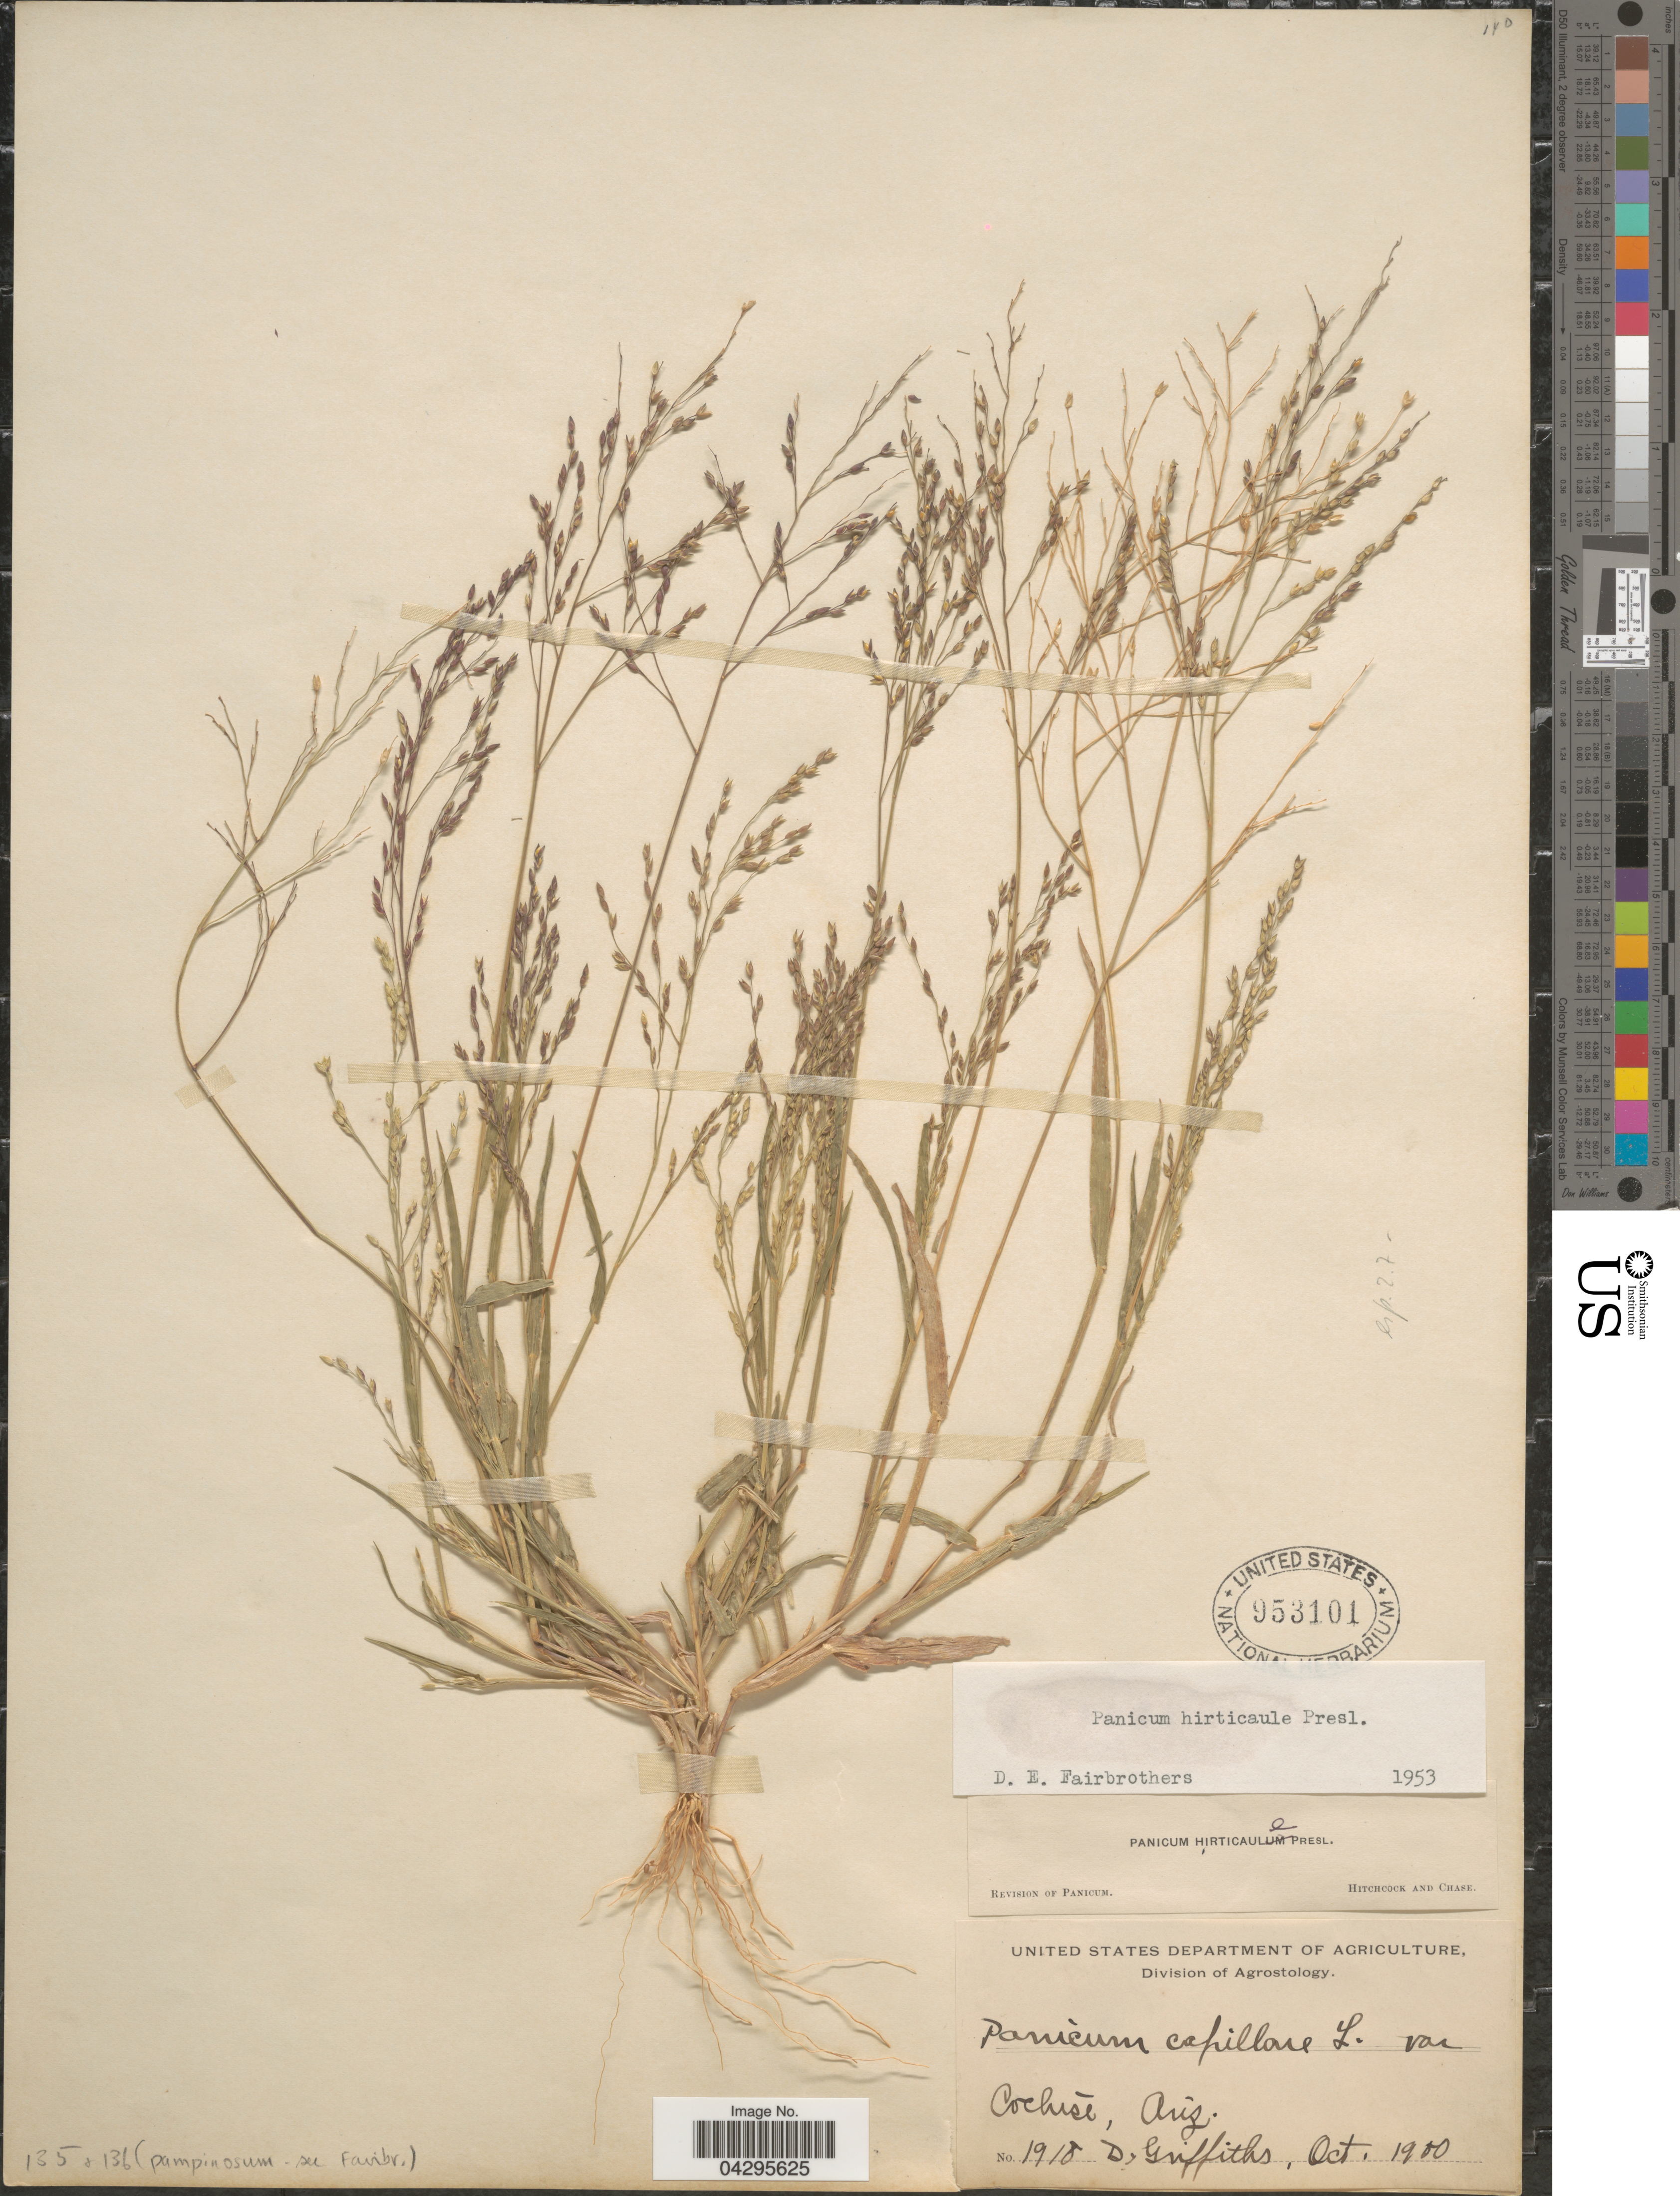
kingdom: Plantae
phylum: Tracheophyta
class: Liliopsida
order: Poales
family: Poaceae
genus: Panicum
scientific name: Panicum hirticaule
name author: J. Presl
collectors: D. Griffiths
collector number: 1918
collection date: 1900-10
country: United States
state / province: Arizona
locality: Cochise.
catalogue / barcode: US 953101